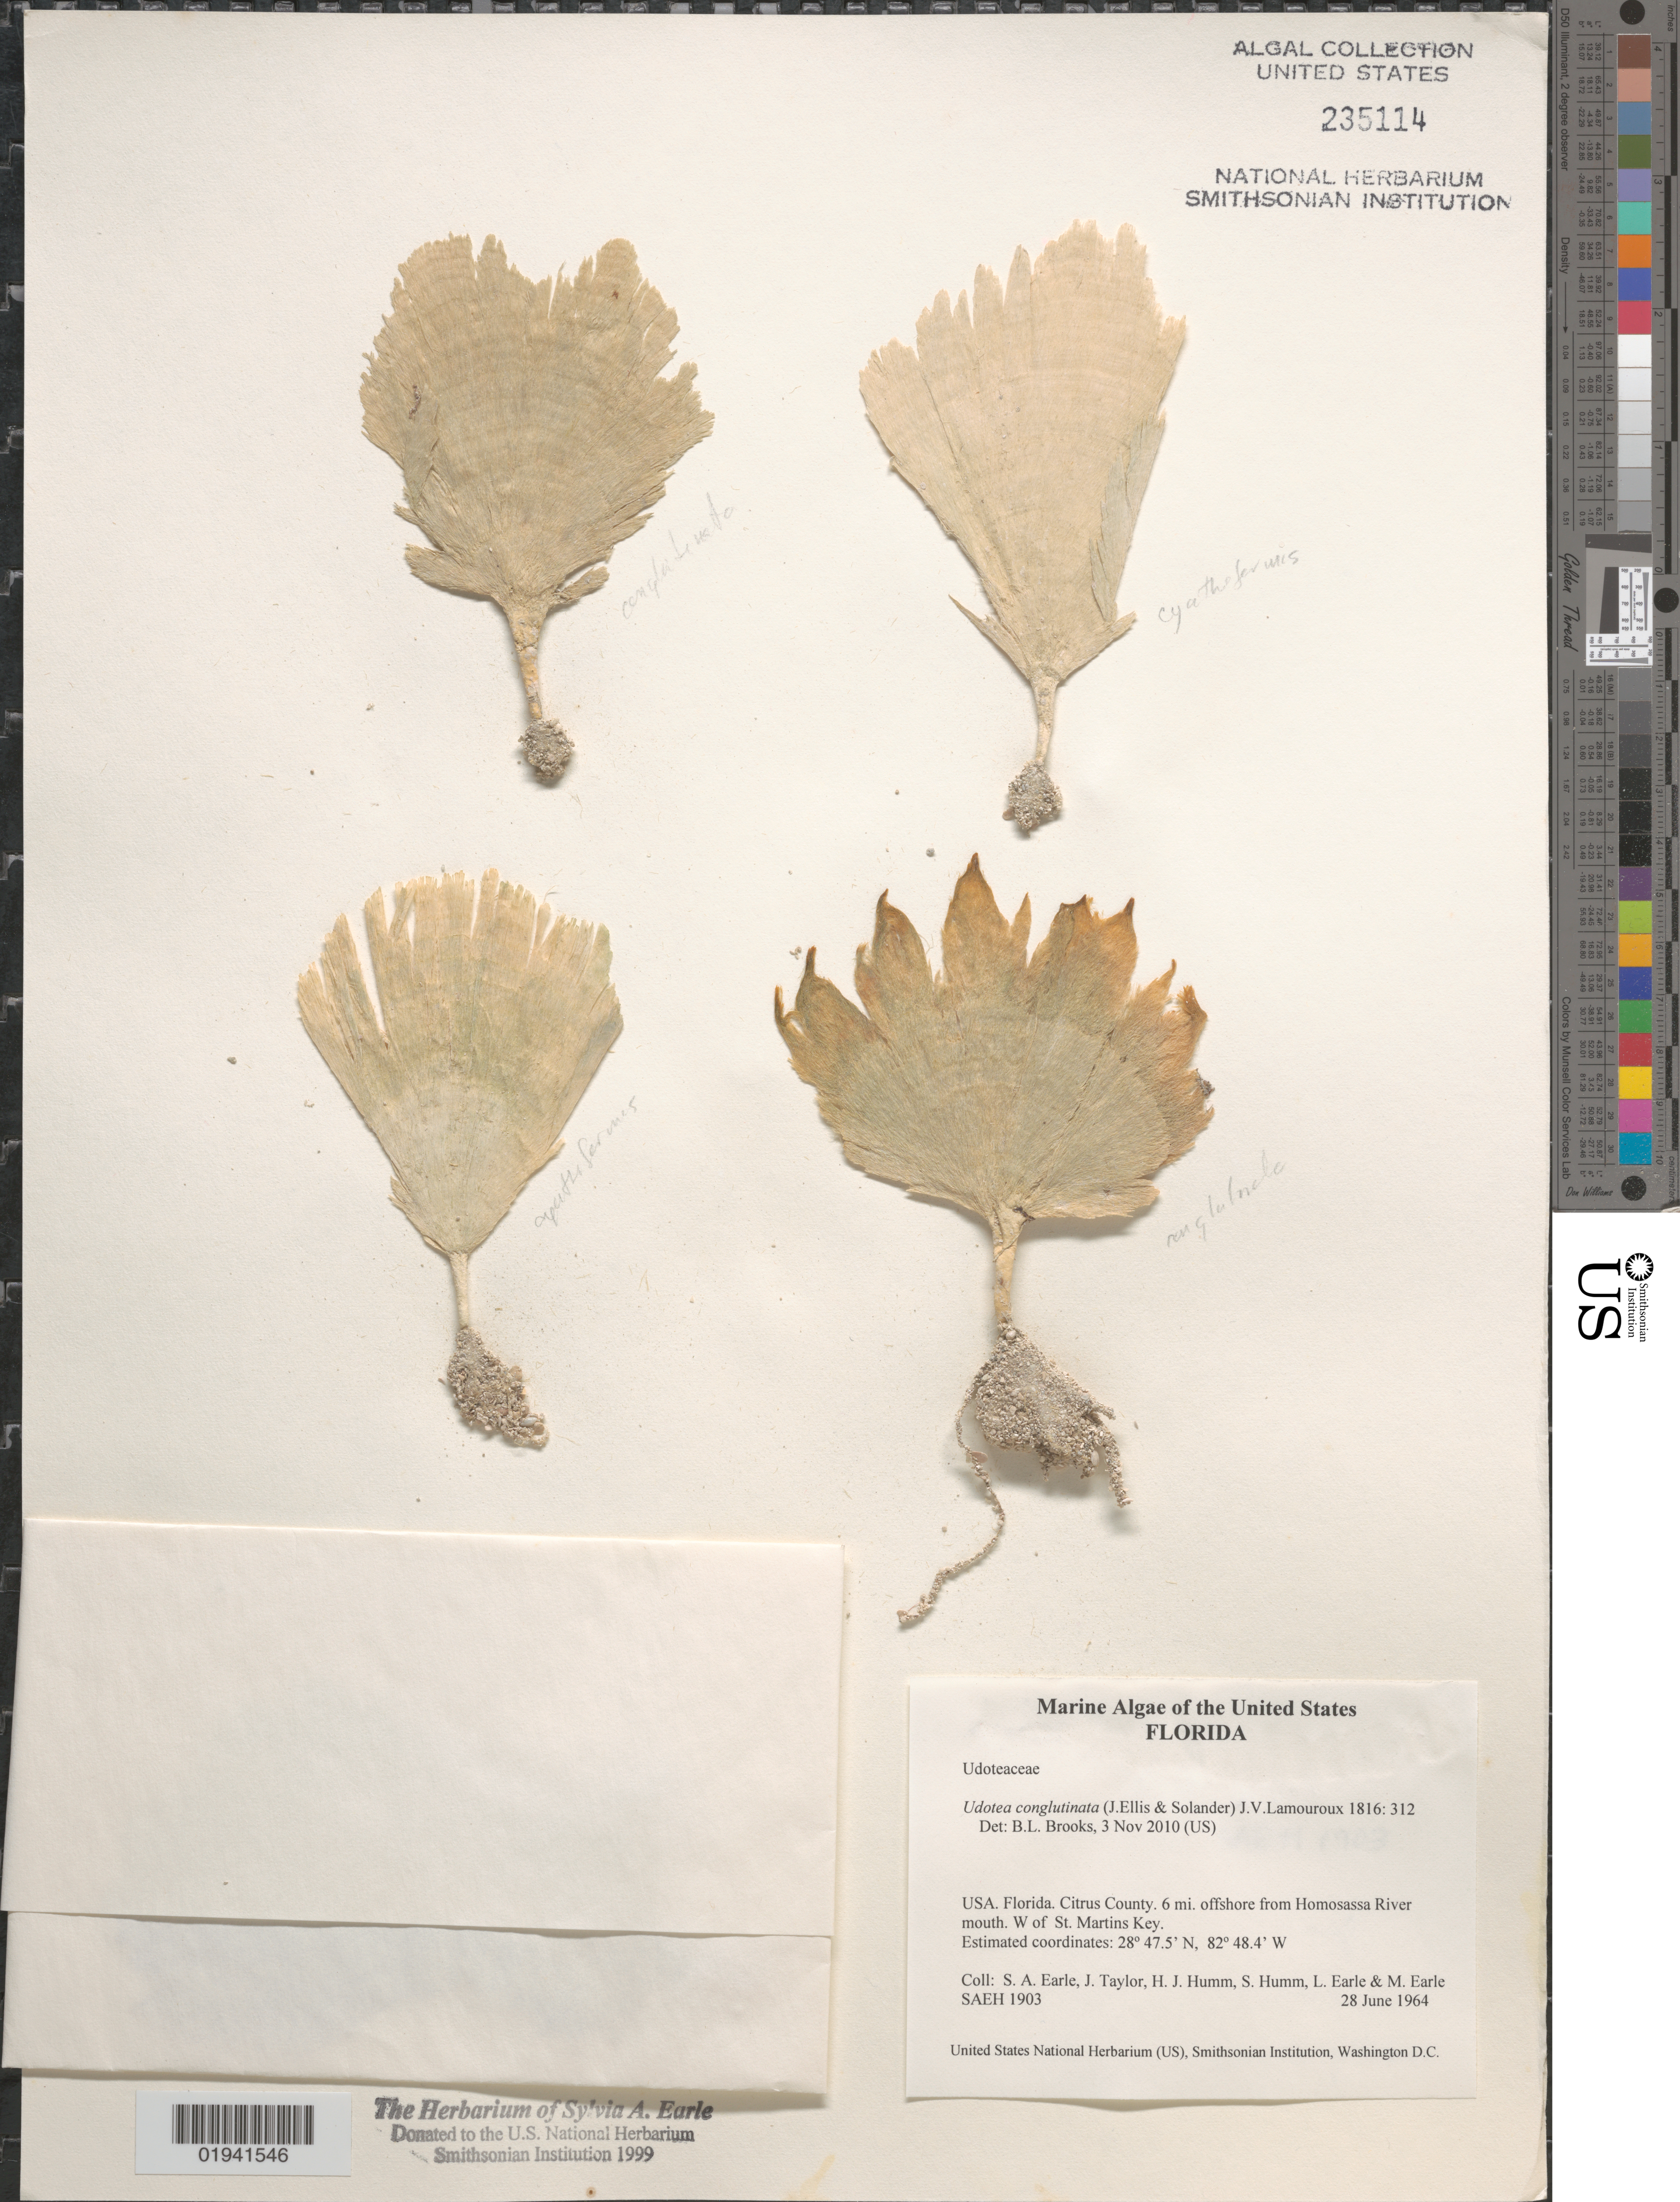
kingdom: Plantae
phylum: Chlorophyta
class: Ulvophyceae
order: Bryopsidales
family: Udoteaceae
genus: Udotea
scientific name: Udotea conglutinata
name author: (Ellis & Sol.) J.V.Lamouroux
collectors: S. A. Earle, J. Taylor, H. J. Humm, S. Humm & et al.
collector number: SAEH1903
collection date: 1964-06-28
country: United States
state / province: Florida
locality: Citrus County. 6 mi. offshore from Homosassa River mouth. W of St. Martins Key.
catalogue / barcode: US 235114